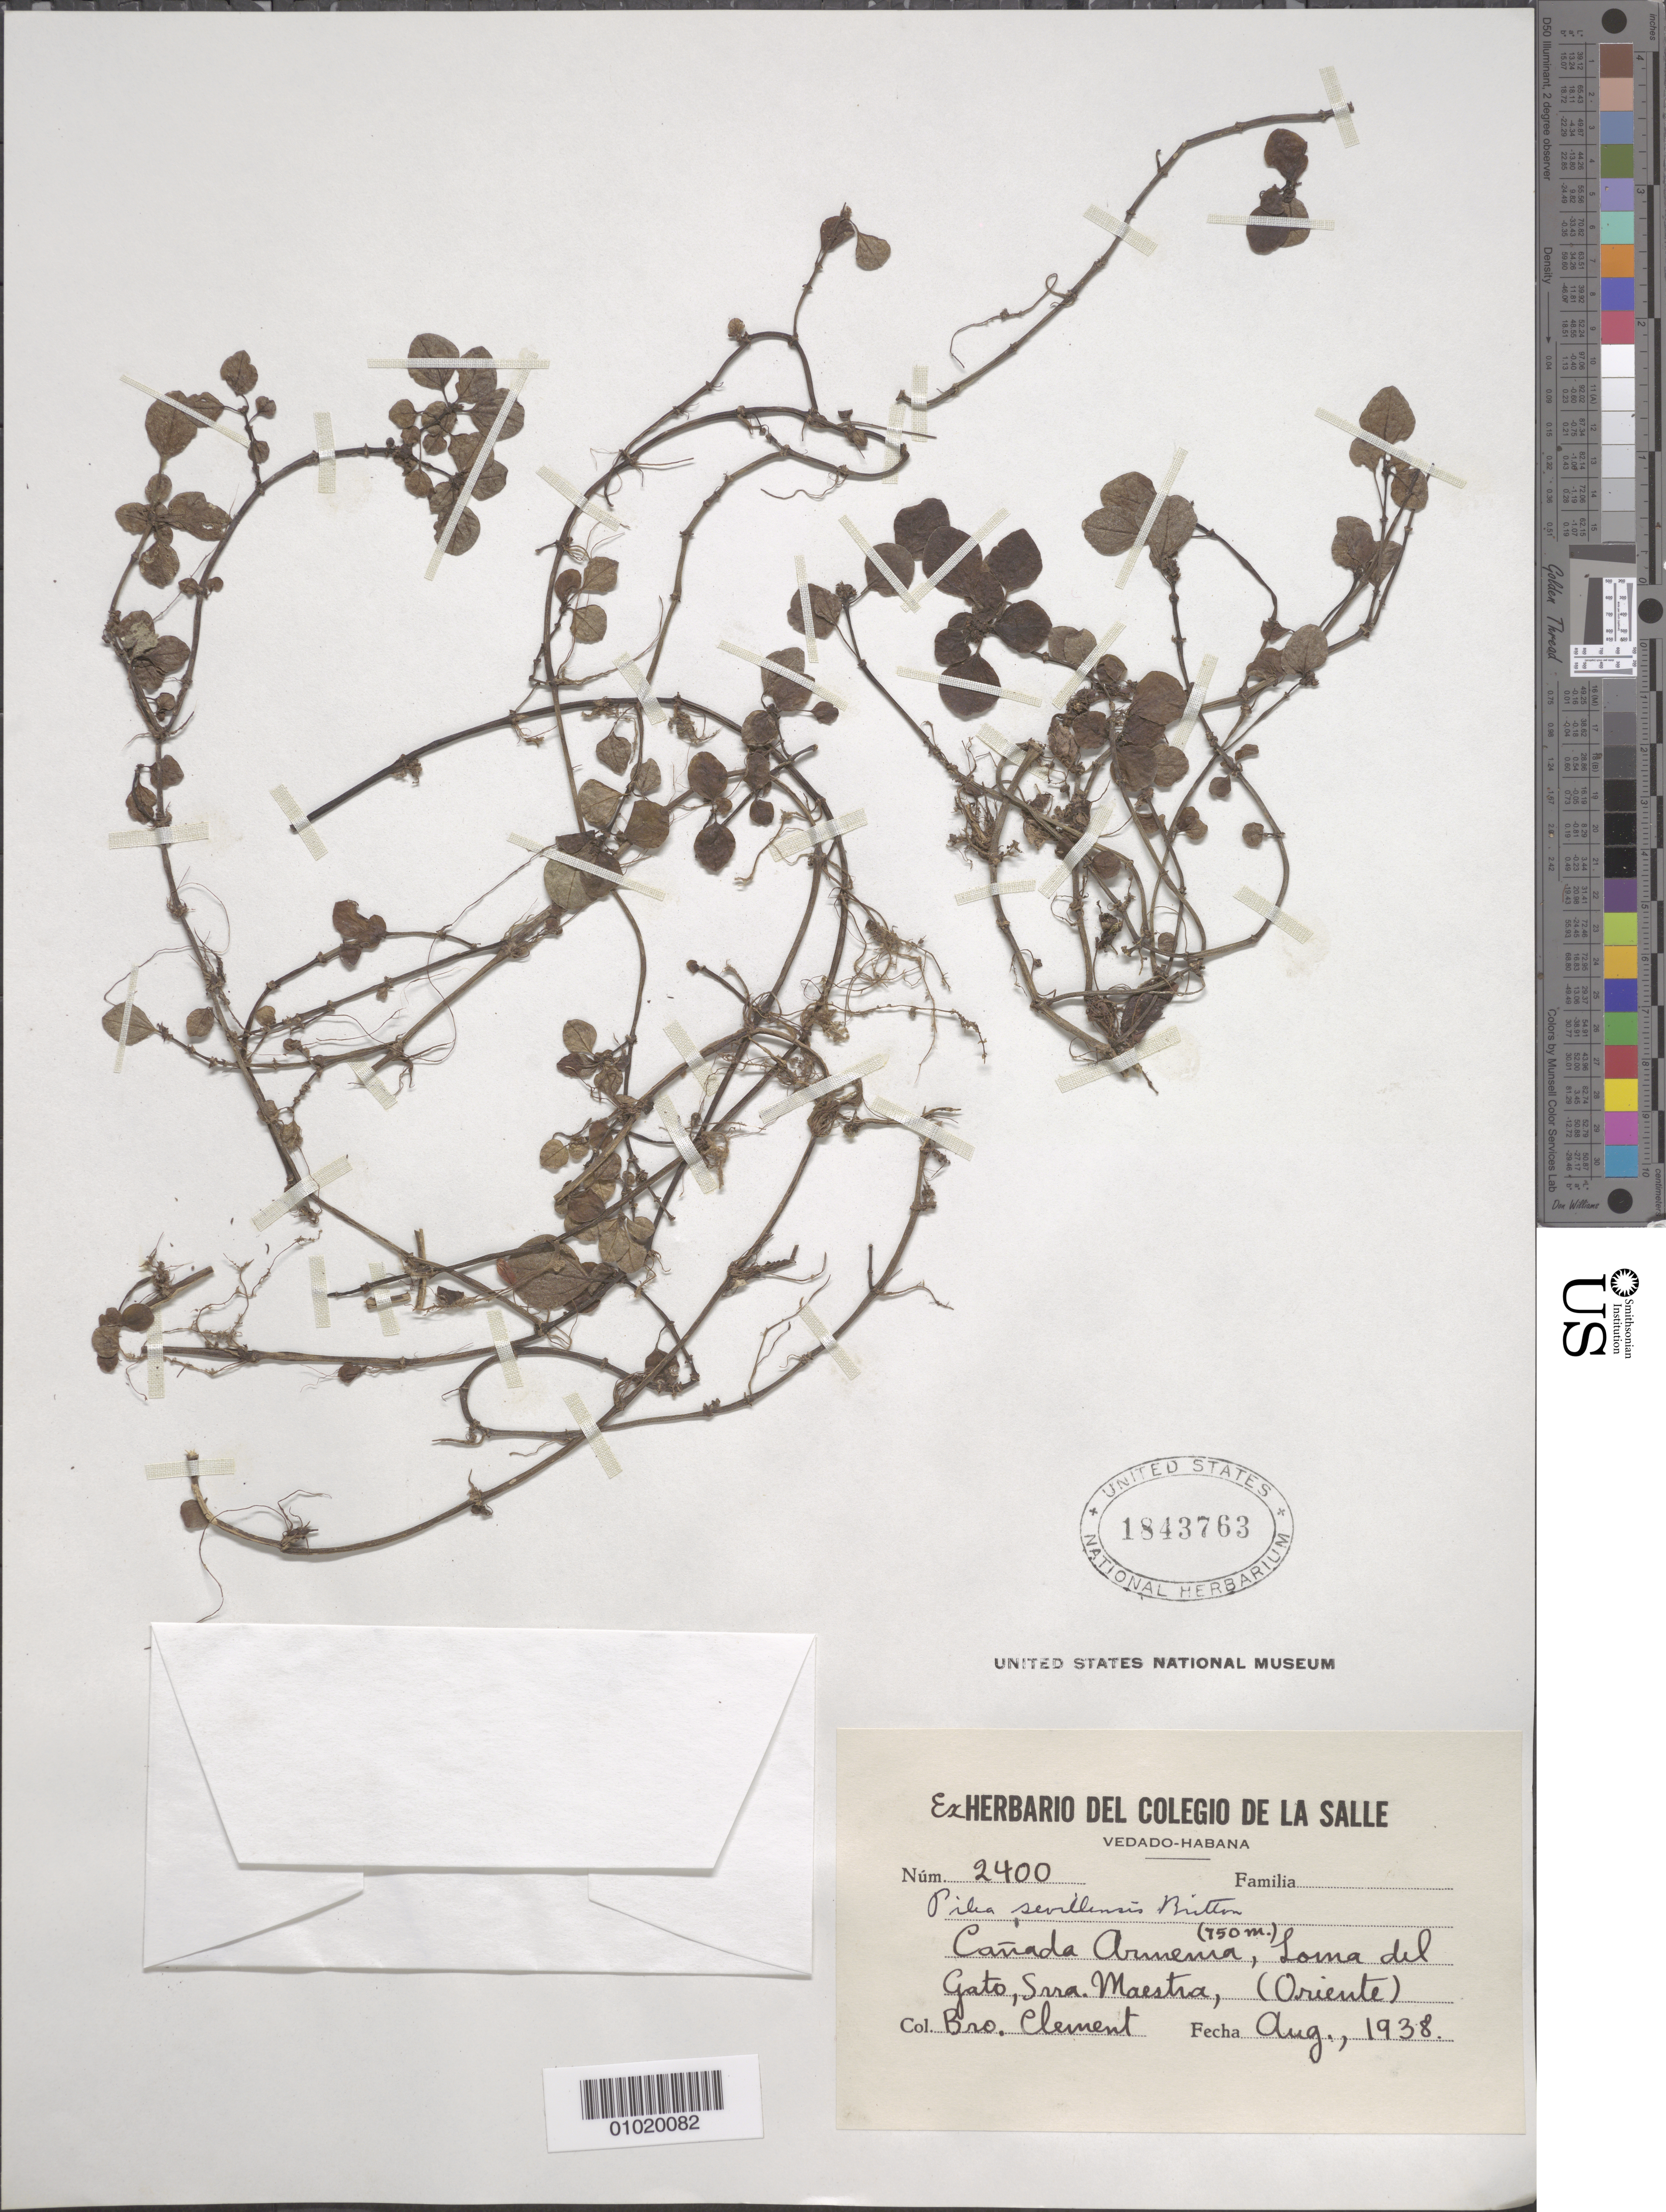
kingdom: Plantae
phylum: Tracheophyta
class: Magnoliopsida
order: Rosales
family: Urticaceae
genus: Pilea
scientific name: Pilea sevillensis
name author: Britton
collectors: B. Clement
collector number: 2400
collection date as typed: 01 Aug 1938 to 31 Aug 1938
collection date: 1938-08-01/1938-08-31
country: Cuba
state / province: Oriente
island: Cuba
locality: Canada Arunenia, Loma del Gato, Sierra Maestra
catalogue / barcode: US 1843763